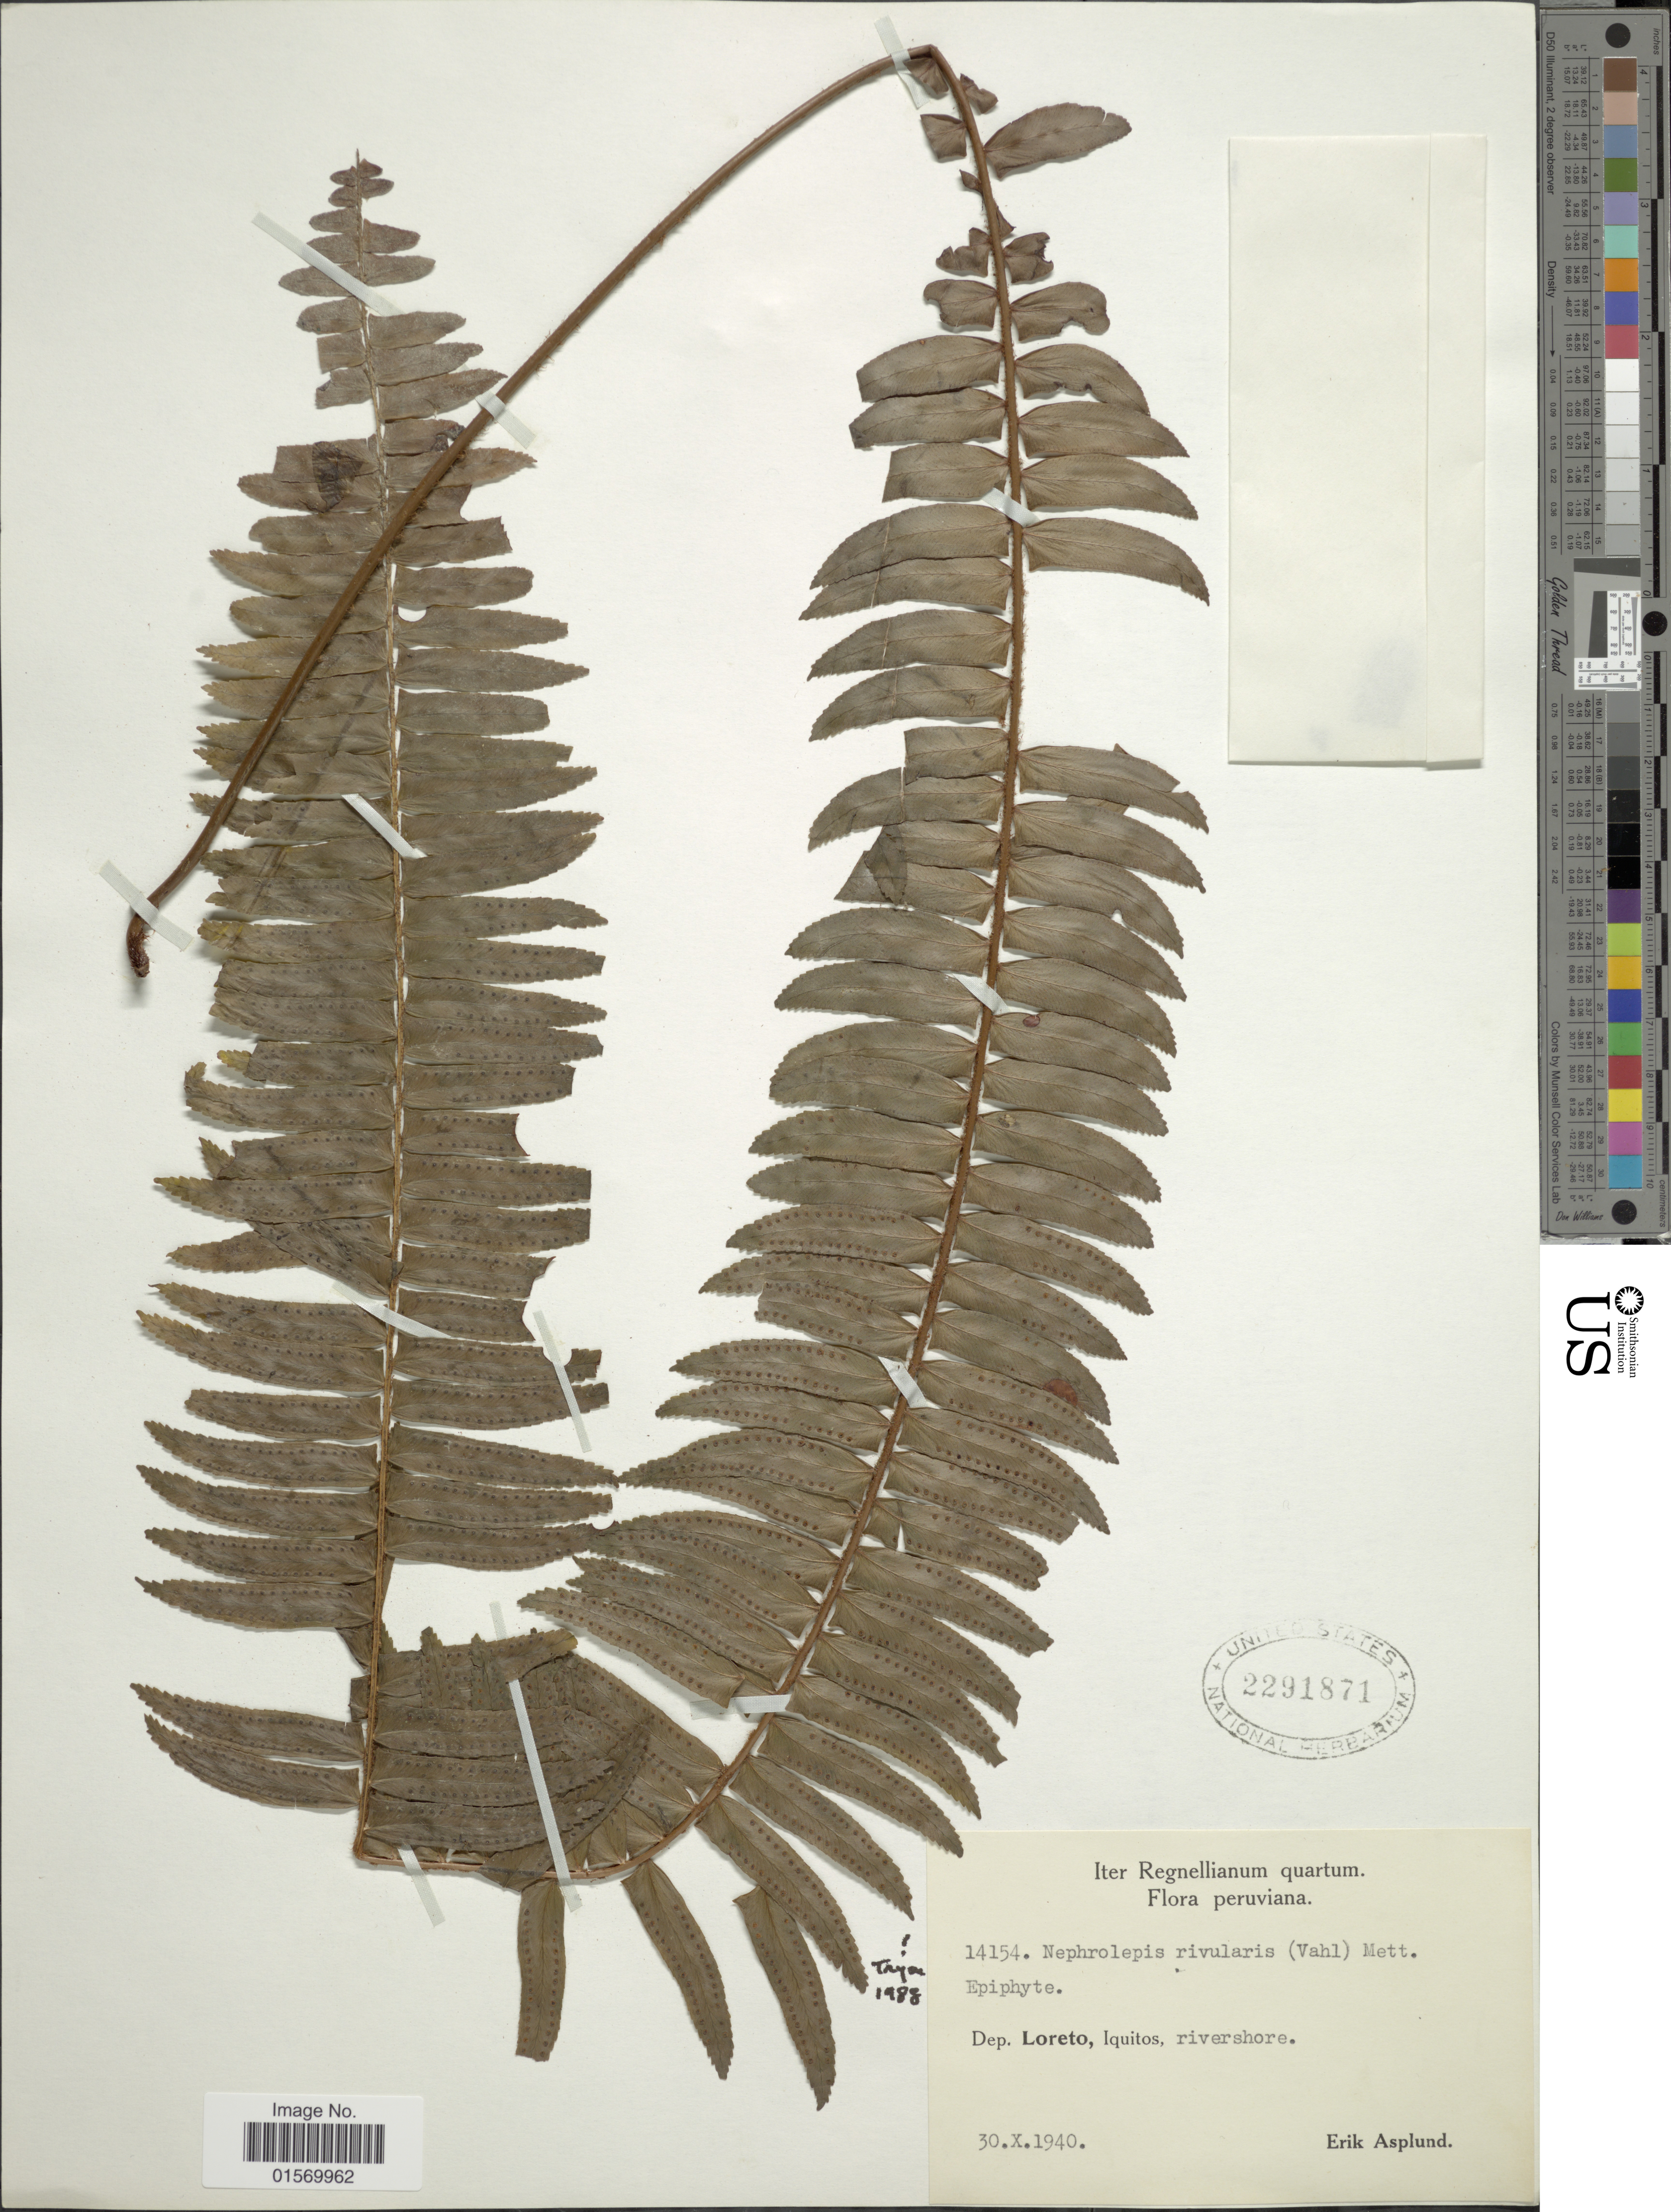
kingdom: Plantae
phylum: Tracheophyta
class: Polypodiopsida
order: Polypodiales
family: Nephrolepidaceae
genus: Nephrolepis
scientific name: Nephrolepis rivularis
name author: (Vahl) Mett. ex Krug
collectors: E. Asplund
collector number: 14514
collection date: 1940-10-30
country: Peru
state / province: Loreto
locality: Iquitos, rivershore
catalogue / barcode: US 2291871